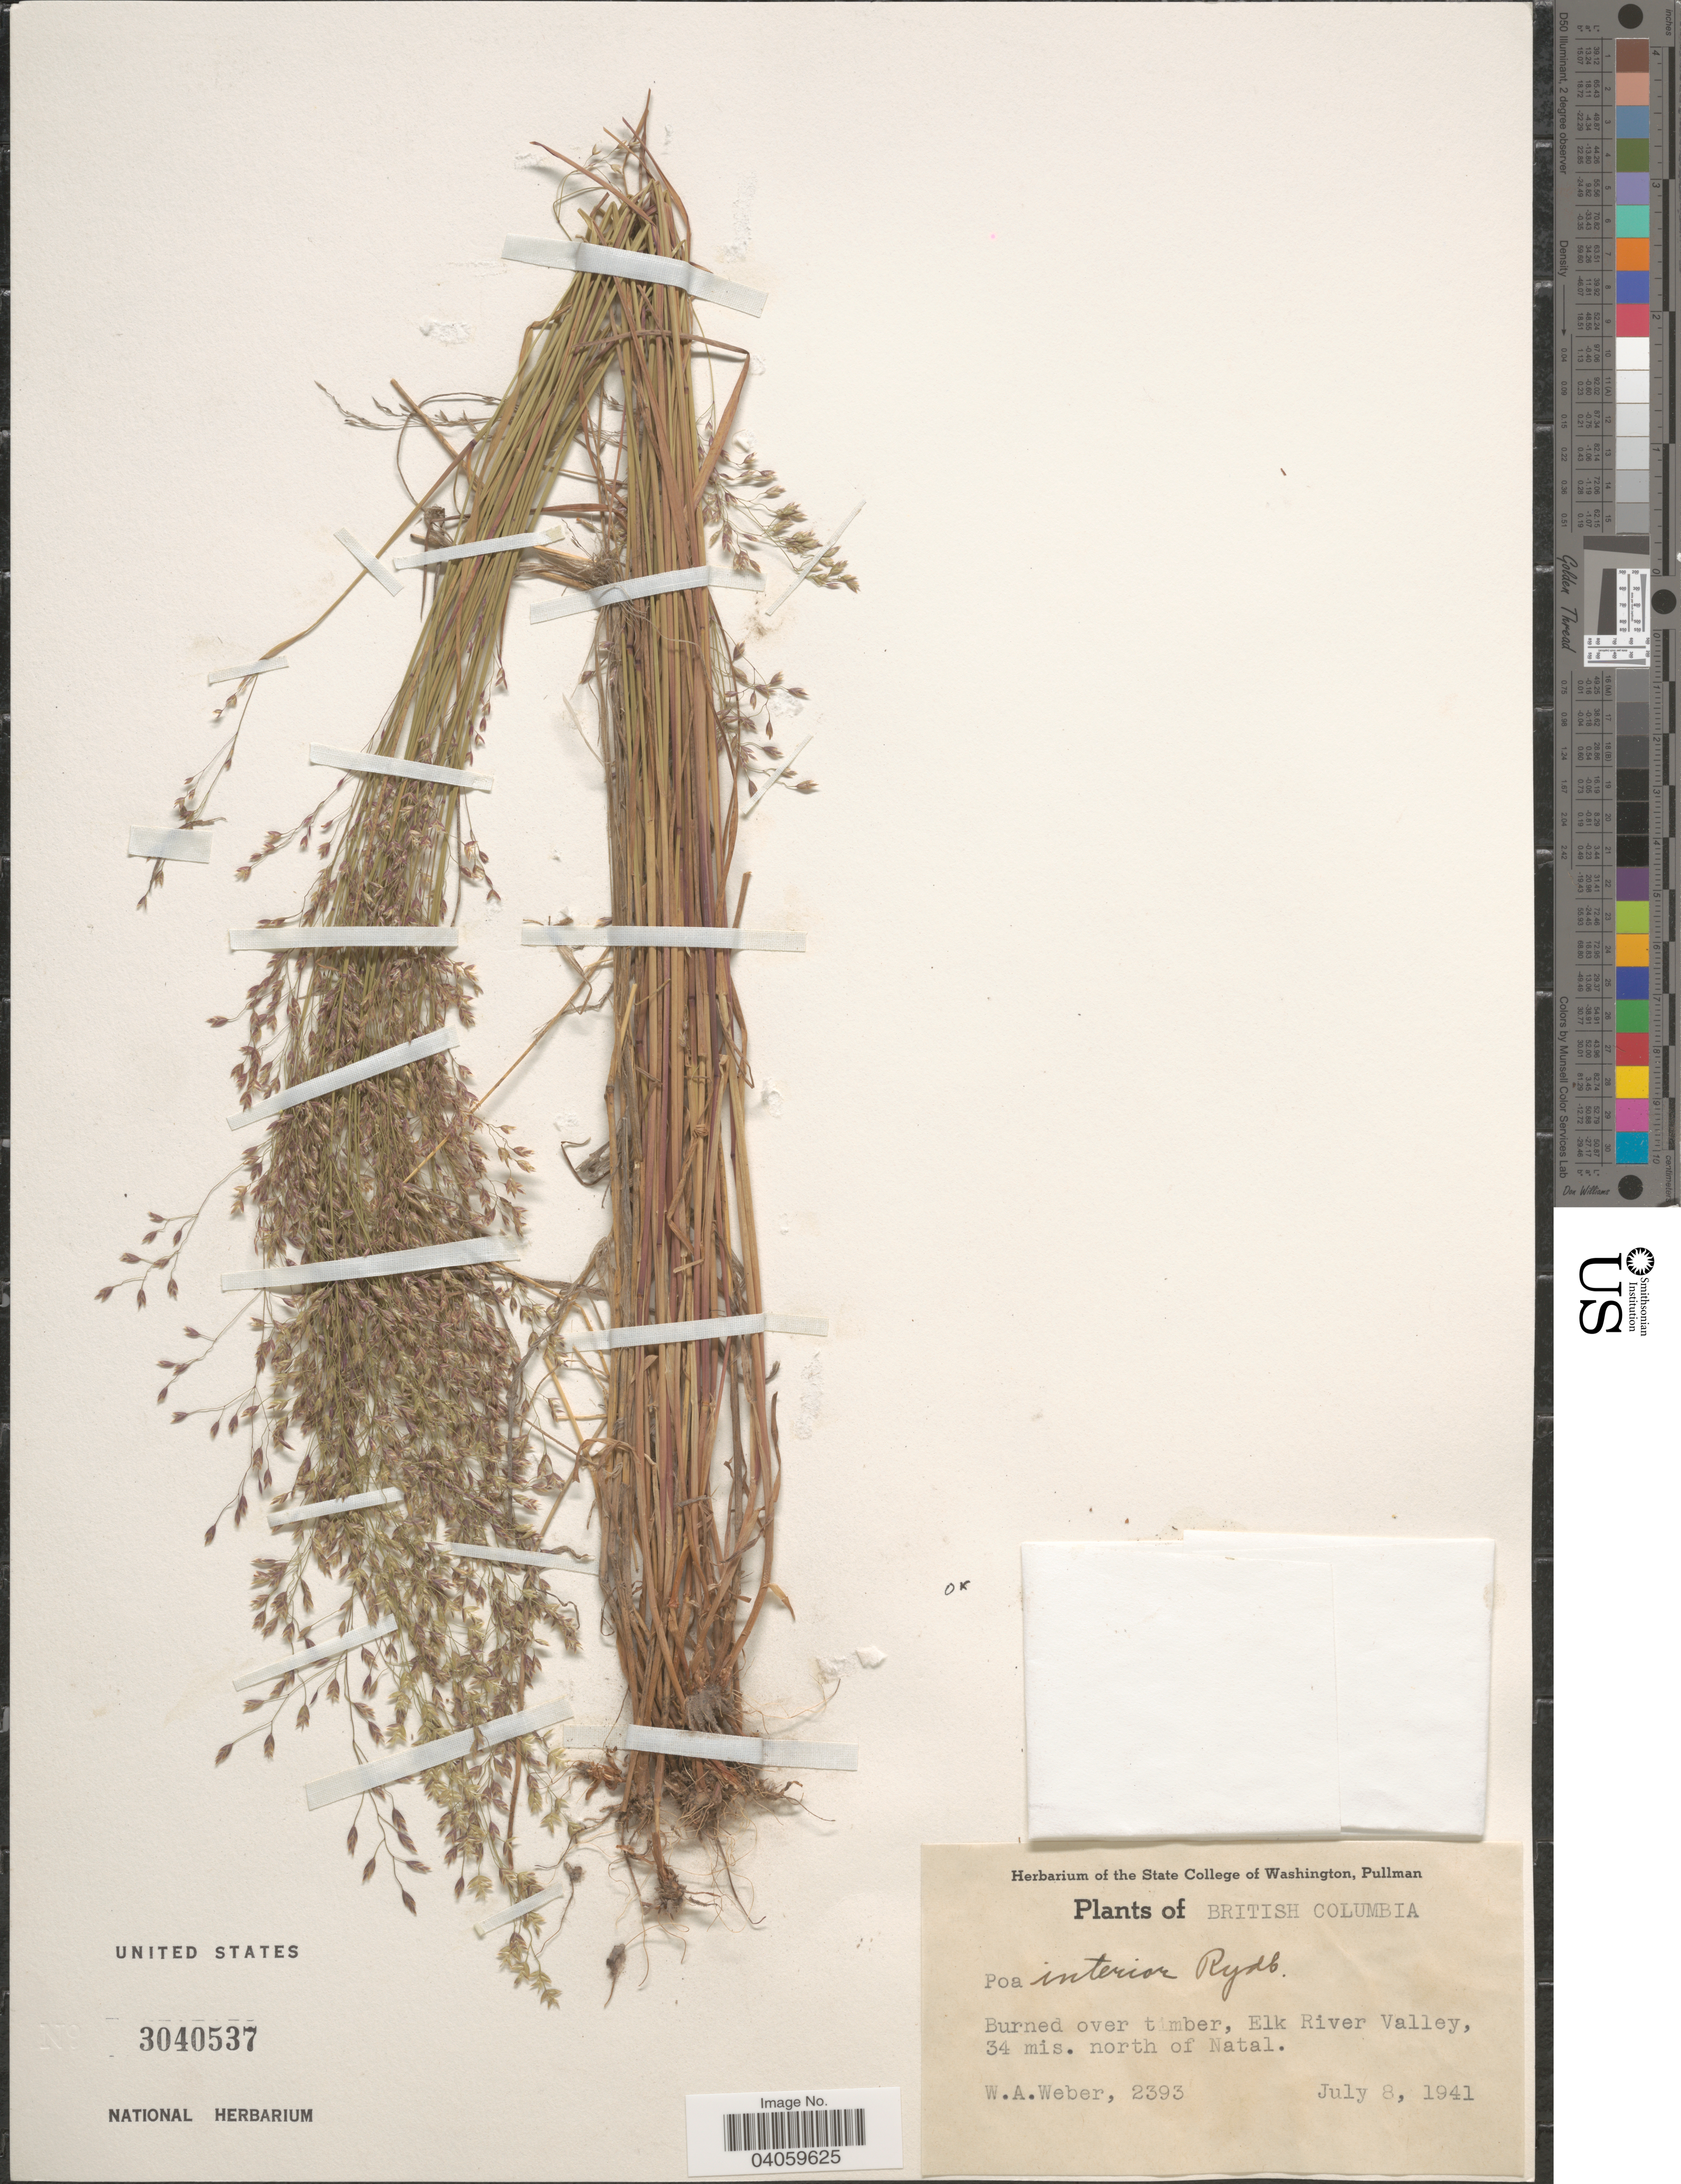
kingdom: Plantae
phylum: Tracheophyta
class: Liliopsida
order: Poales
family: Poaceae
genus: Poa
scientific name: Poa interior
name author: Rydb.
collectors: W. A. Weber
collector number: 2393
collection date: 1941-07-08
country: Canada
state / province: British Columbia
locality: Burned over timber, Elk River Valley, 34 mis. north of Natal.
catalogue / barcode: US 3040537